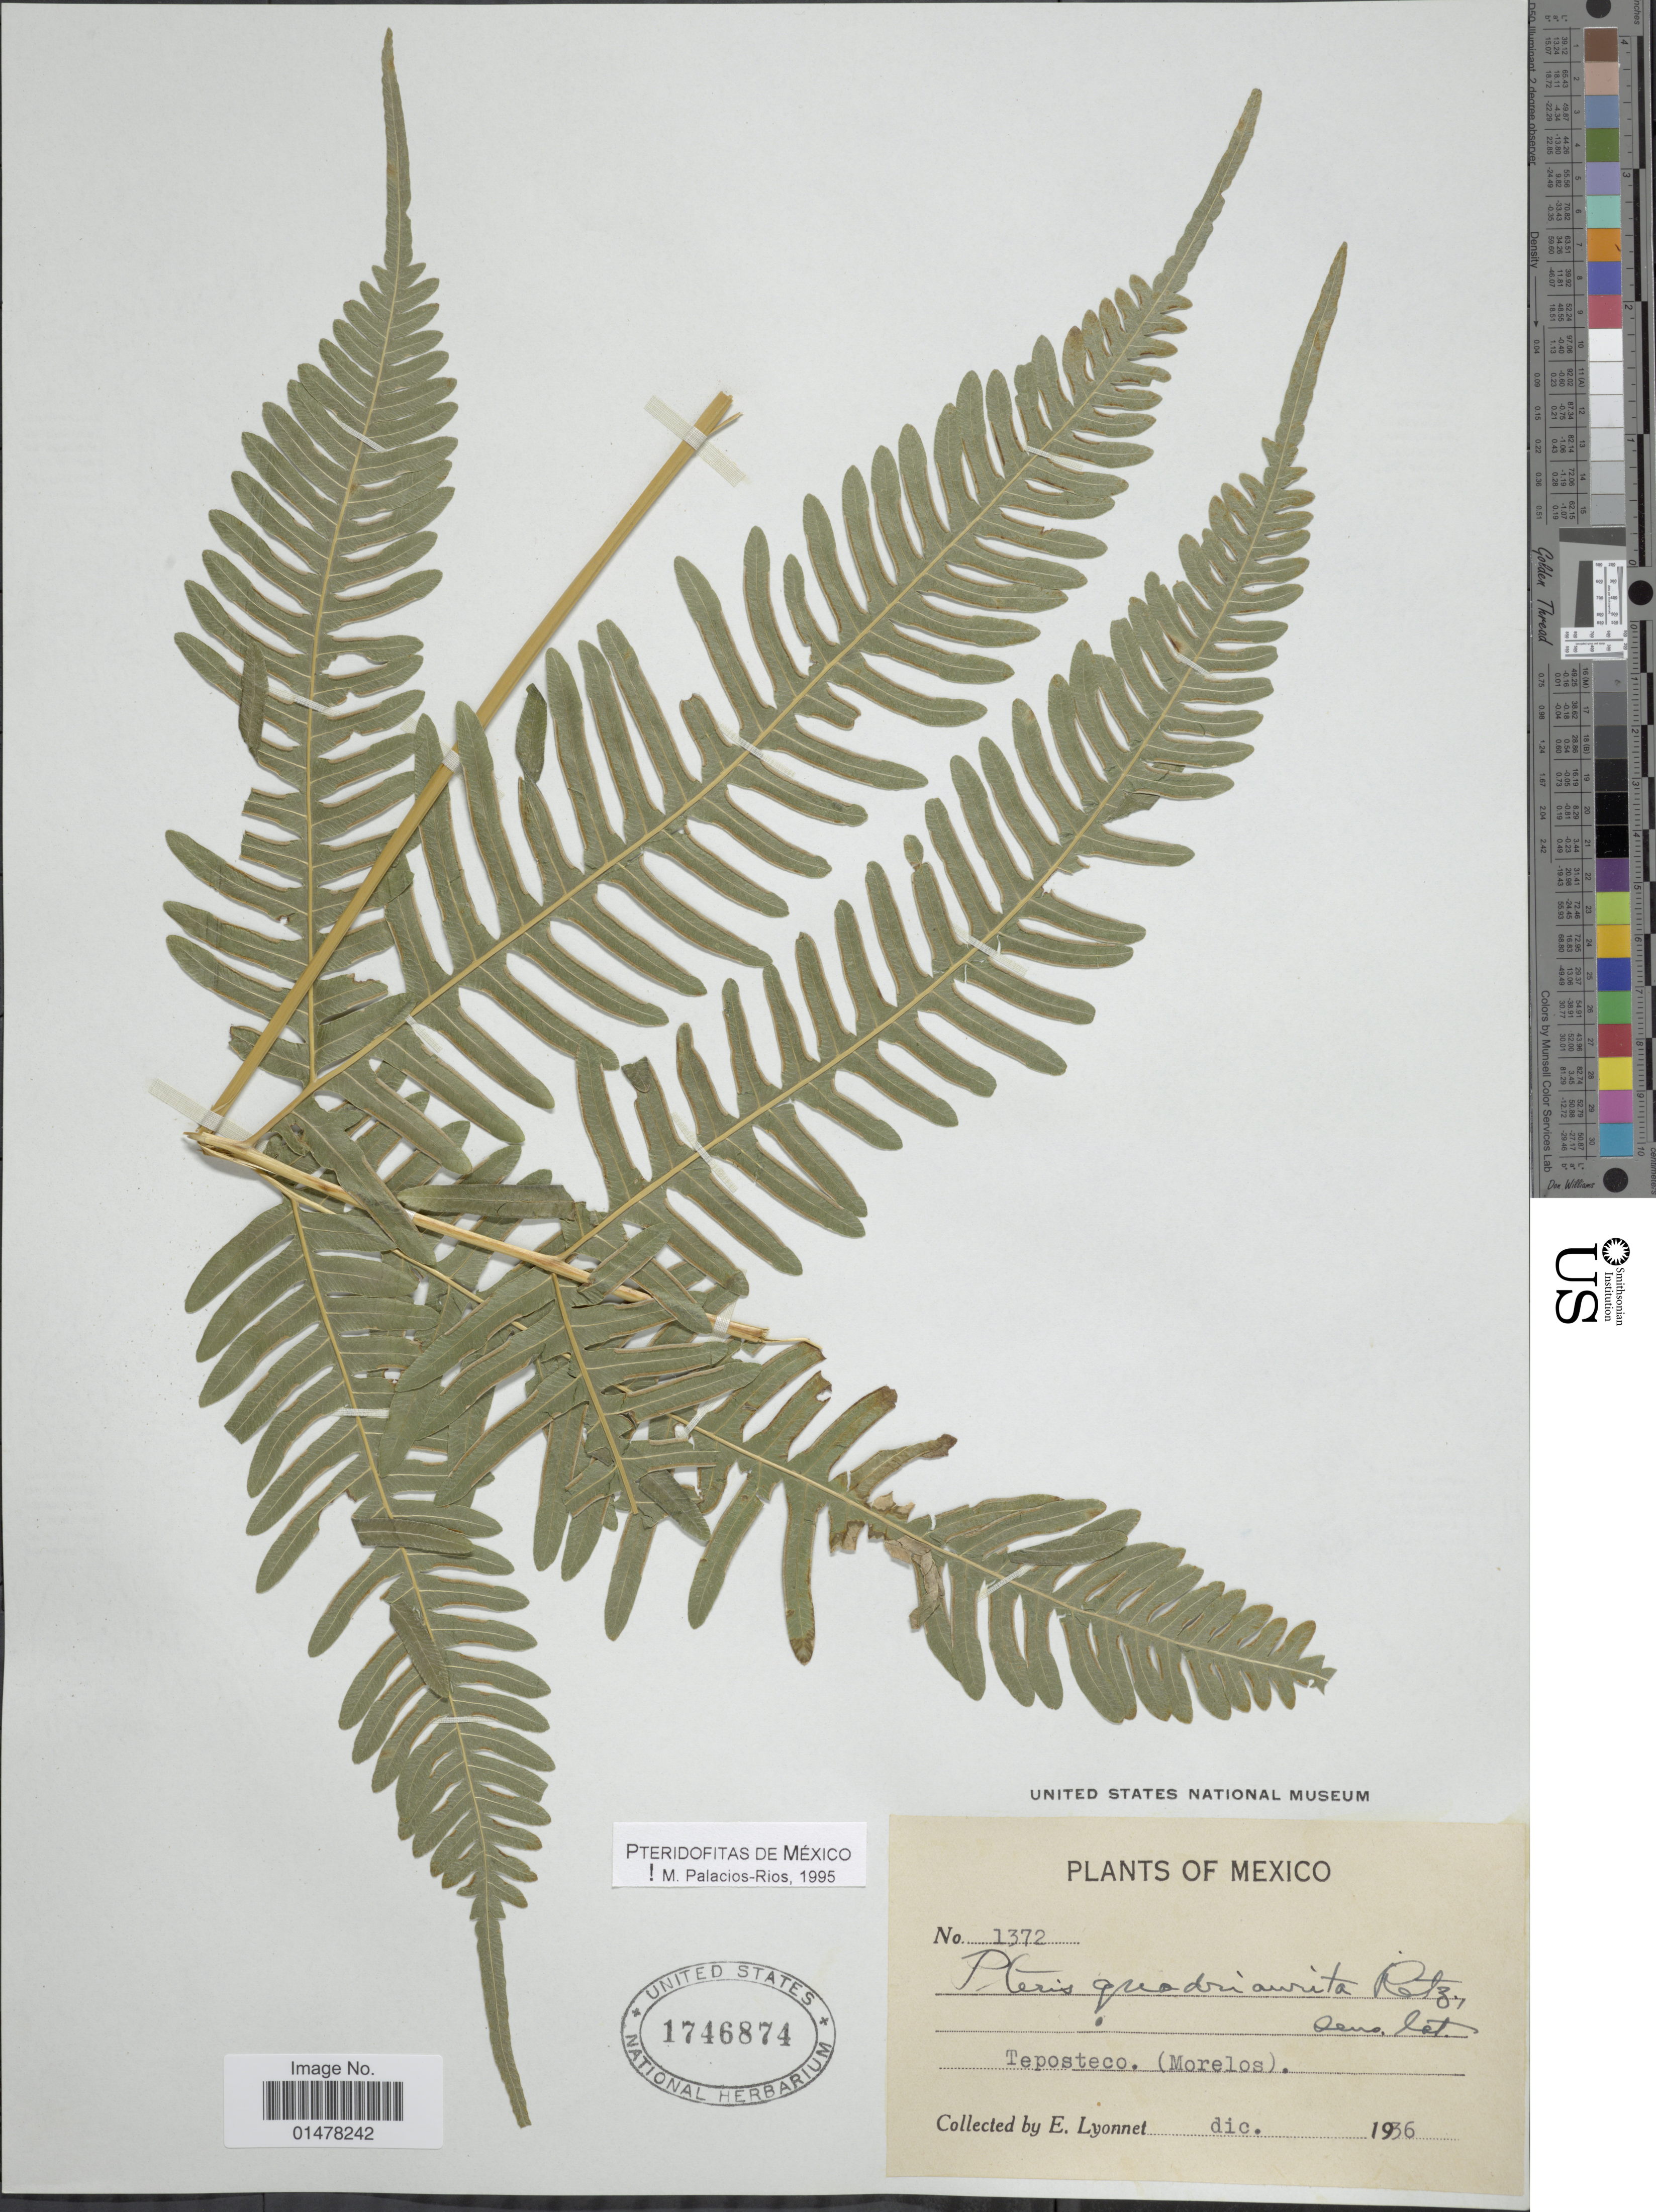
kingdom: Plantae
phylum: Tracheophyta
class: Polypodiopsida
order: Polypodiales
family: Pteridaceae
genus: Pteris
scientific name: Pteris quadriaurita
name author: Retz.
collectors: E. Lyonnet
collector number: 1372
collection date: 1936-12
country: Mexico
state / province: Morelos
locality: Plants of Mexico, Teposteco(Morelos)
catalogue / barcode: US 1746874